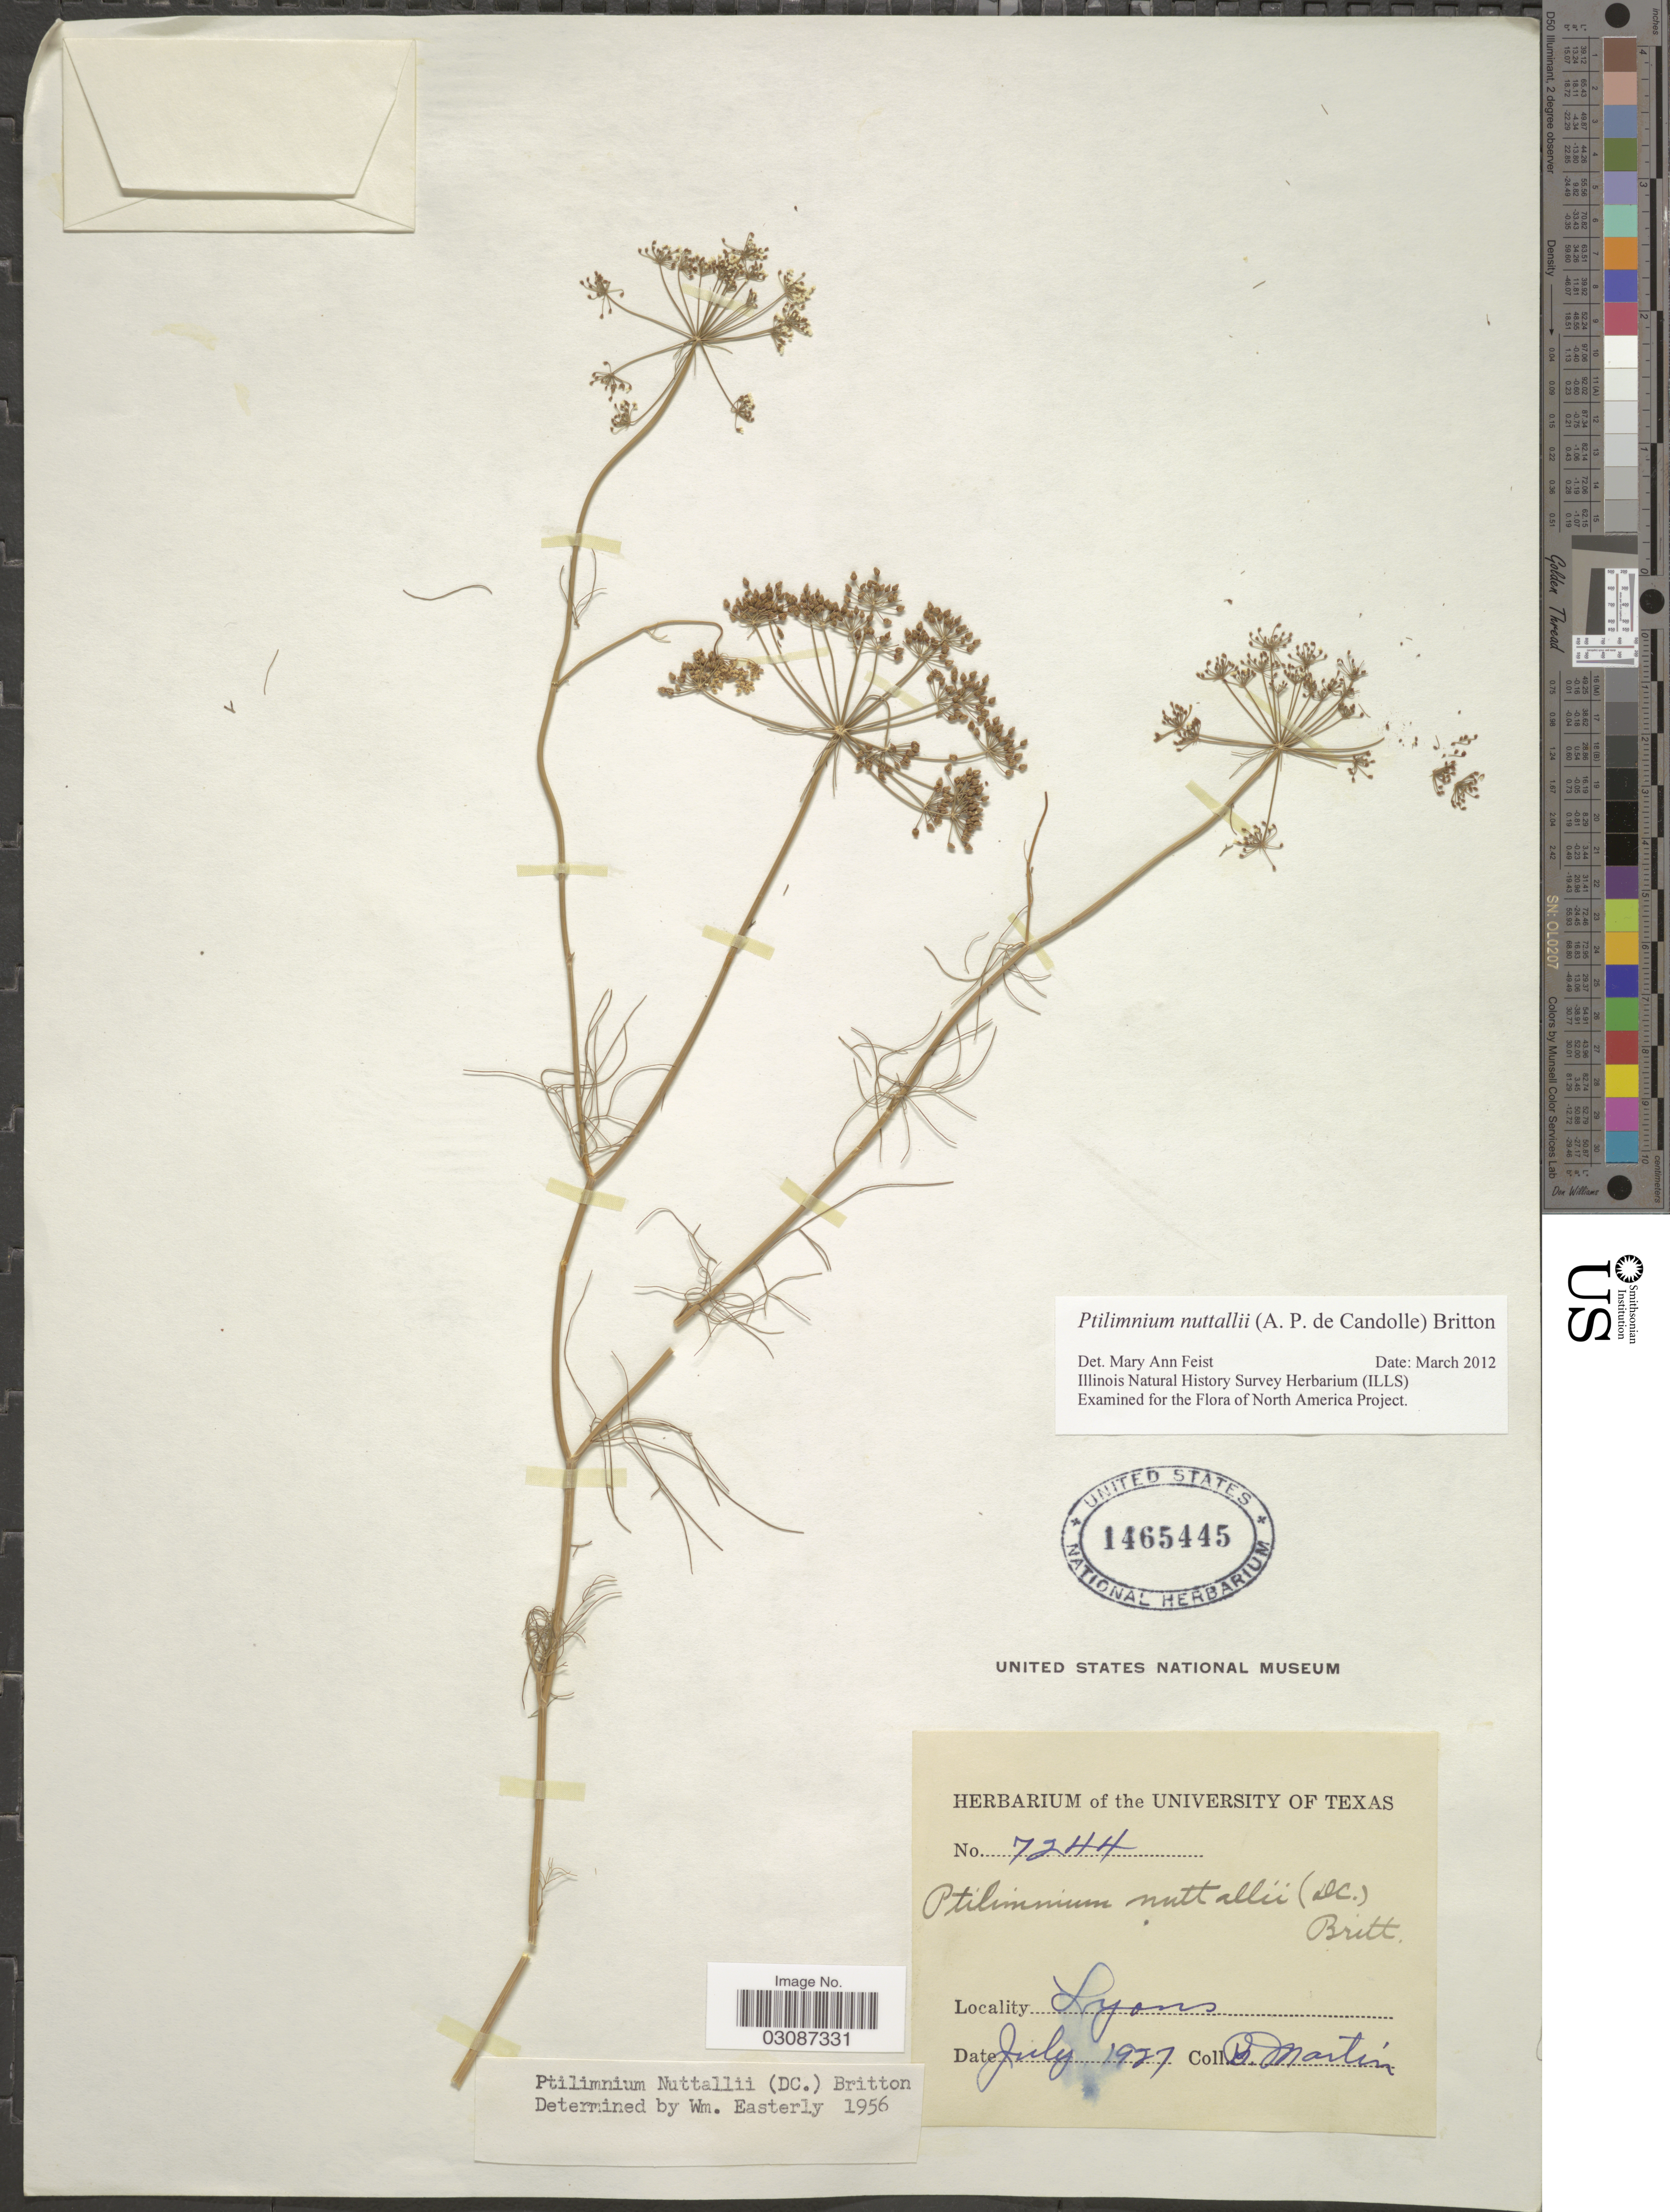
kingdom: Plantae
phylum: Tracheophyta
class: Magnoliopsida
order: Apiales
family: Apiaceae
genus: Ptilimnium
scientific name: Ptilimnium nuttallii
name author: (DC.) Britton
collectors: B. Martin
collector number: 7244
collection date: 1927-07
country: United States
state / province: Texas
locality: Lyons.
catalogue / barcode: US 1465445